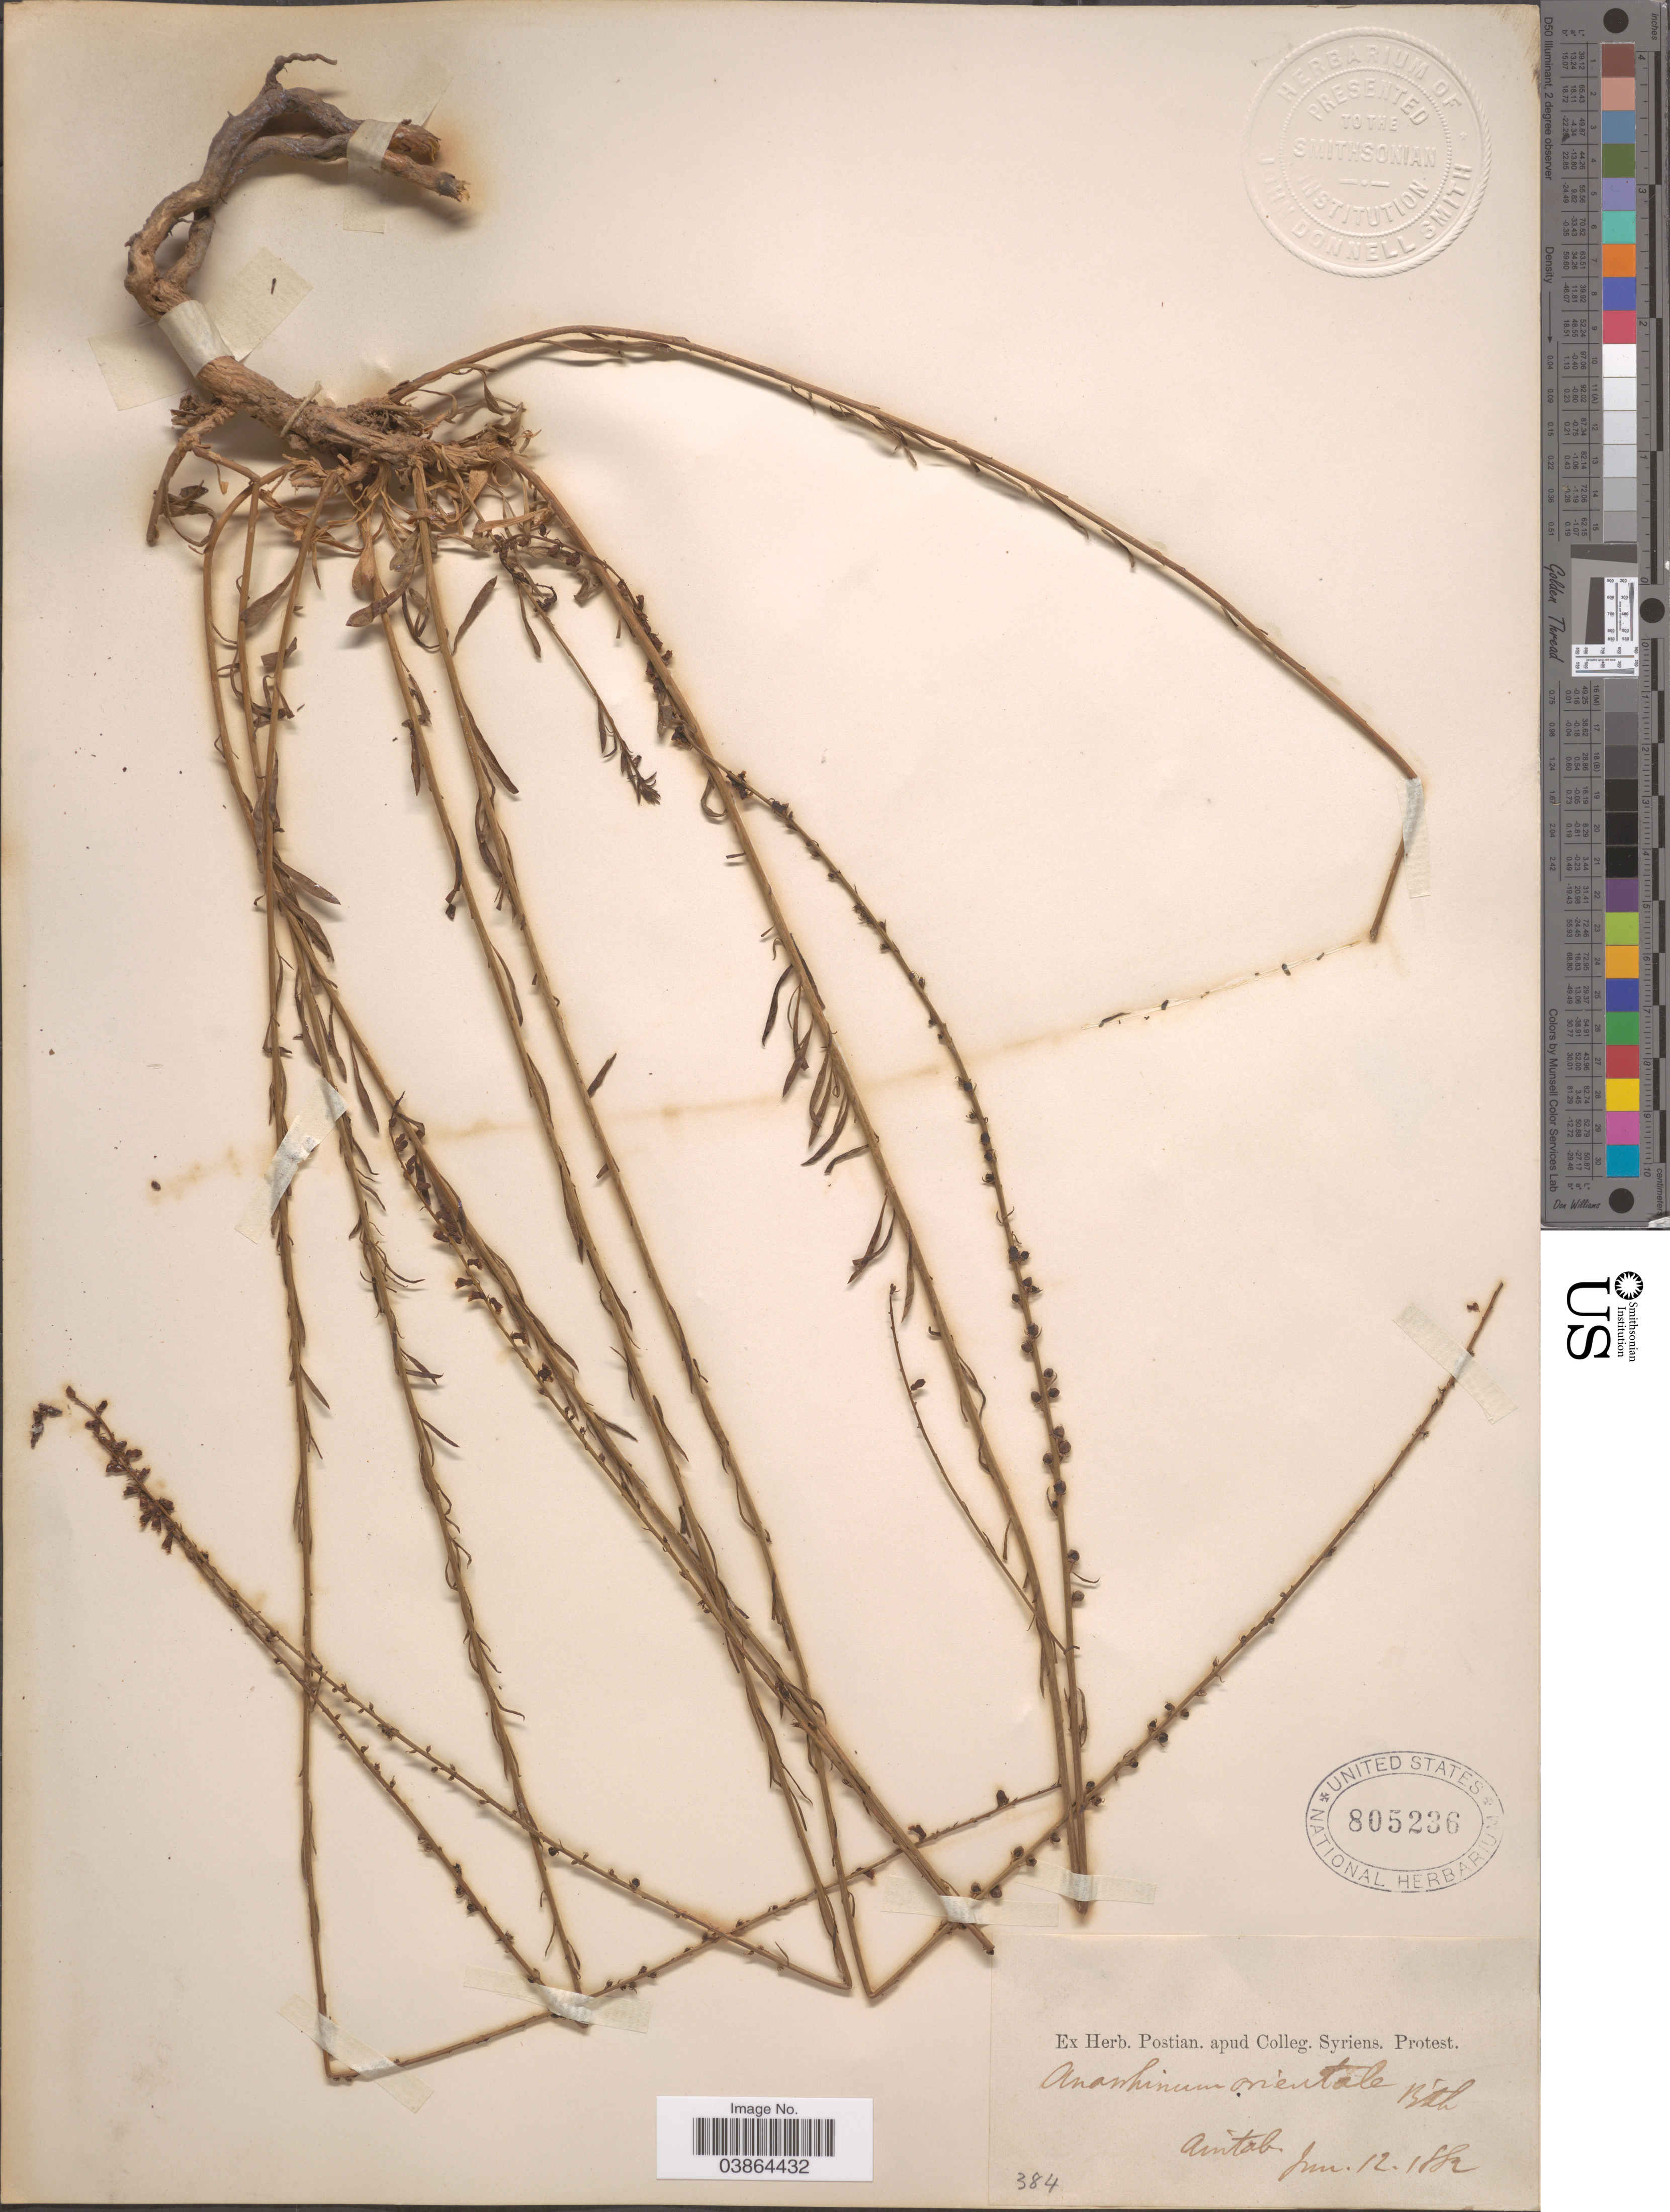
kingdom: Plantae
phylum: Tracheophyta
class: Magnoliopsida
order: Lamiales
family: Plantaginaceae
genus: Anarrhinum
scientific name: Anarrhinum orientale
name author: Benth.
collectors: ex herb. Postian. apud Colleg. Syriens. Protest. USE "Fannie P. A. Shepard" (10308853) AS PRIMARY COLLECTOR INSTEAD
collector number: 384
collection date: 1882-06-12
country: Turkey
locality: Aintab.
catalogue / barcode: US 805236